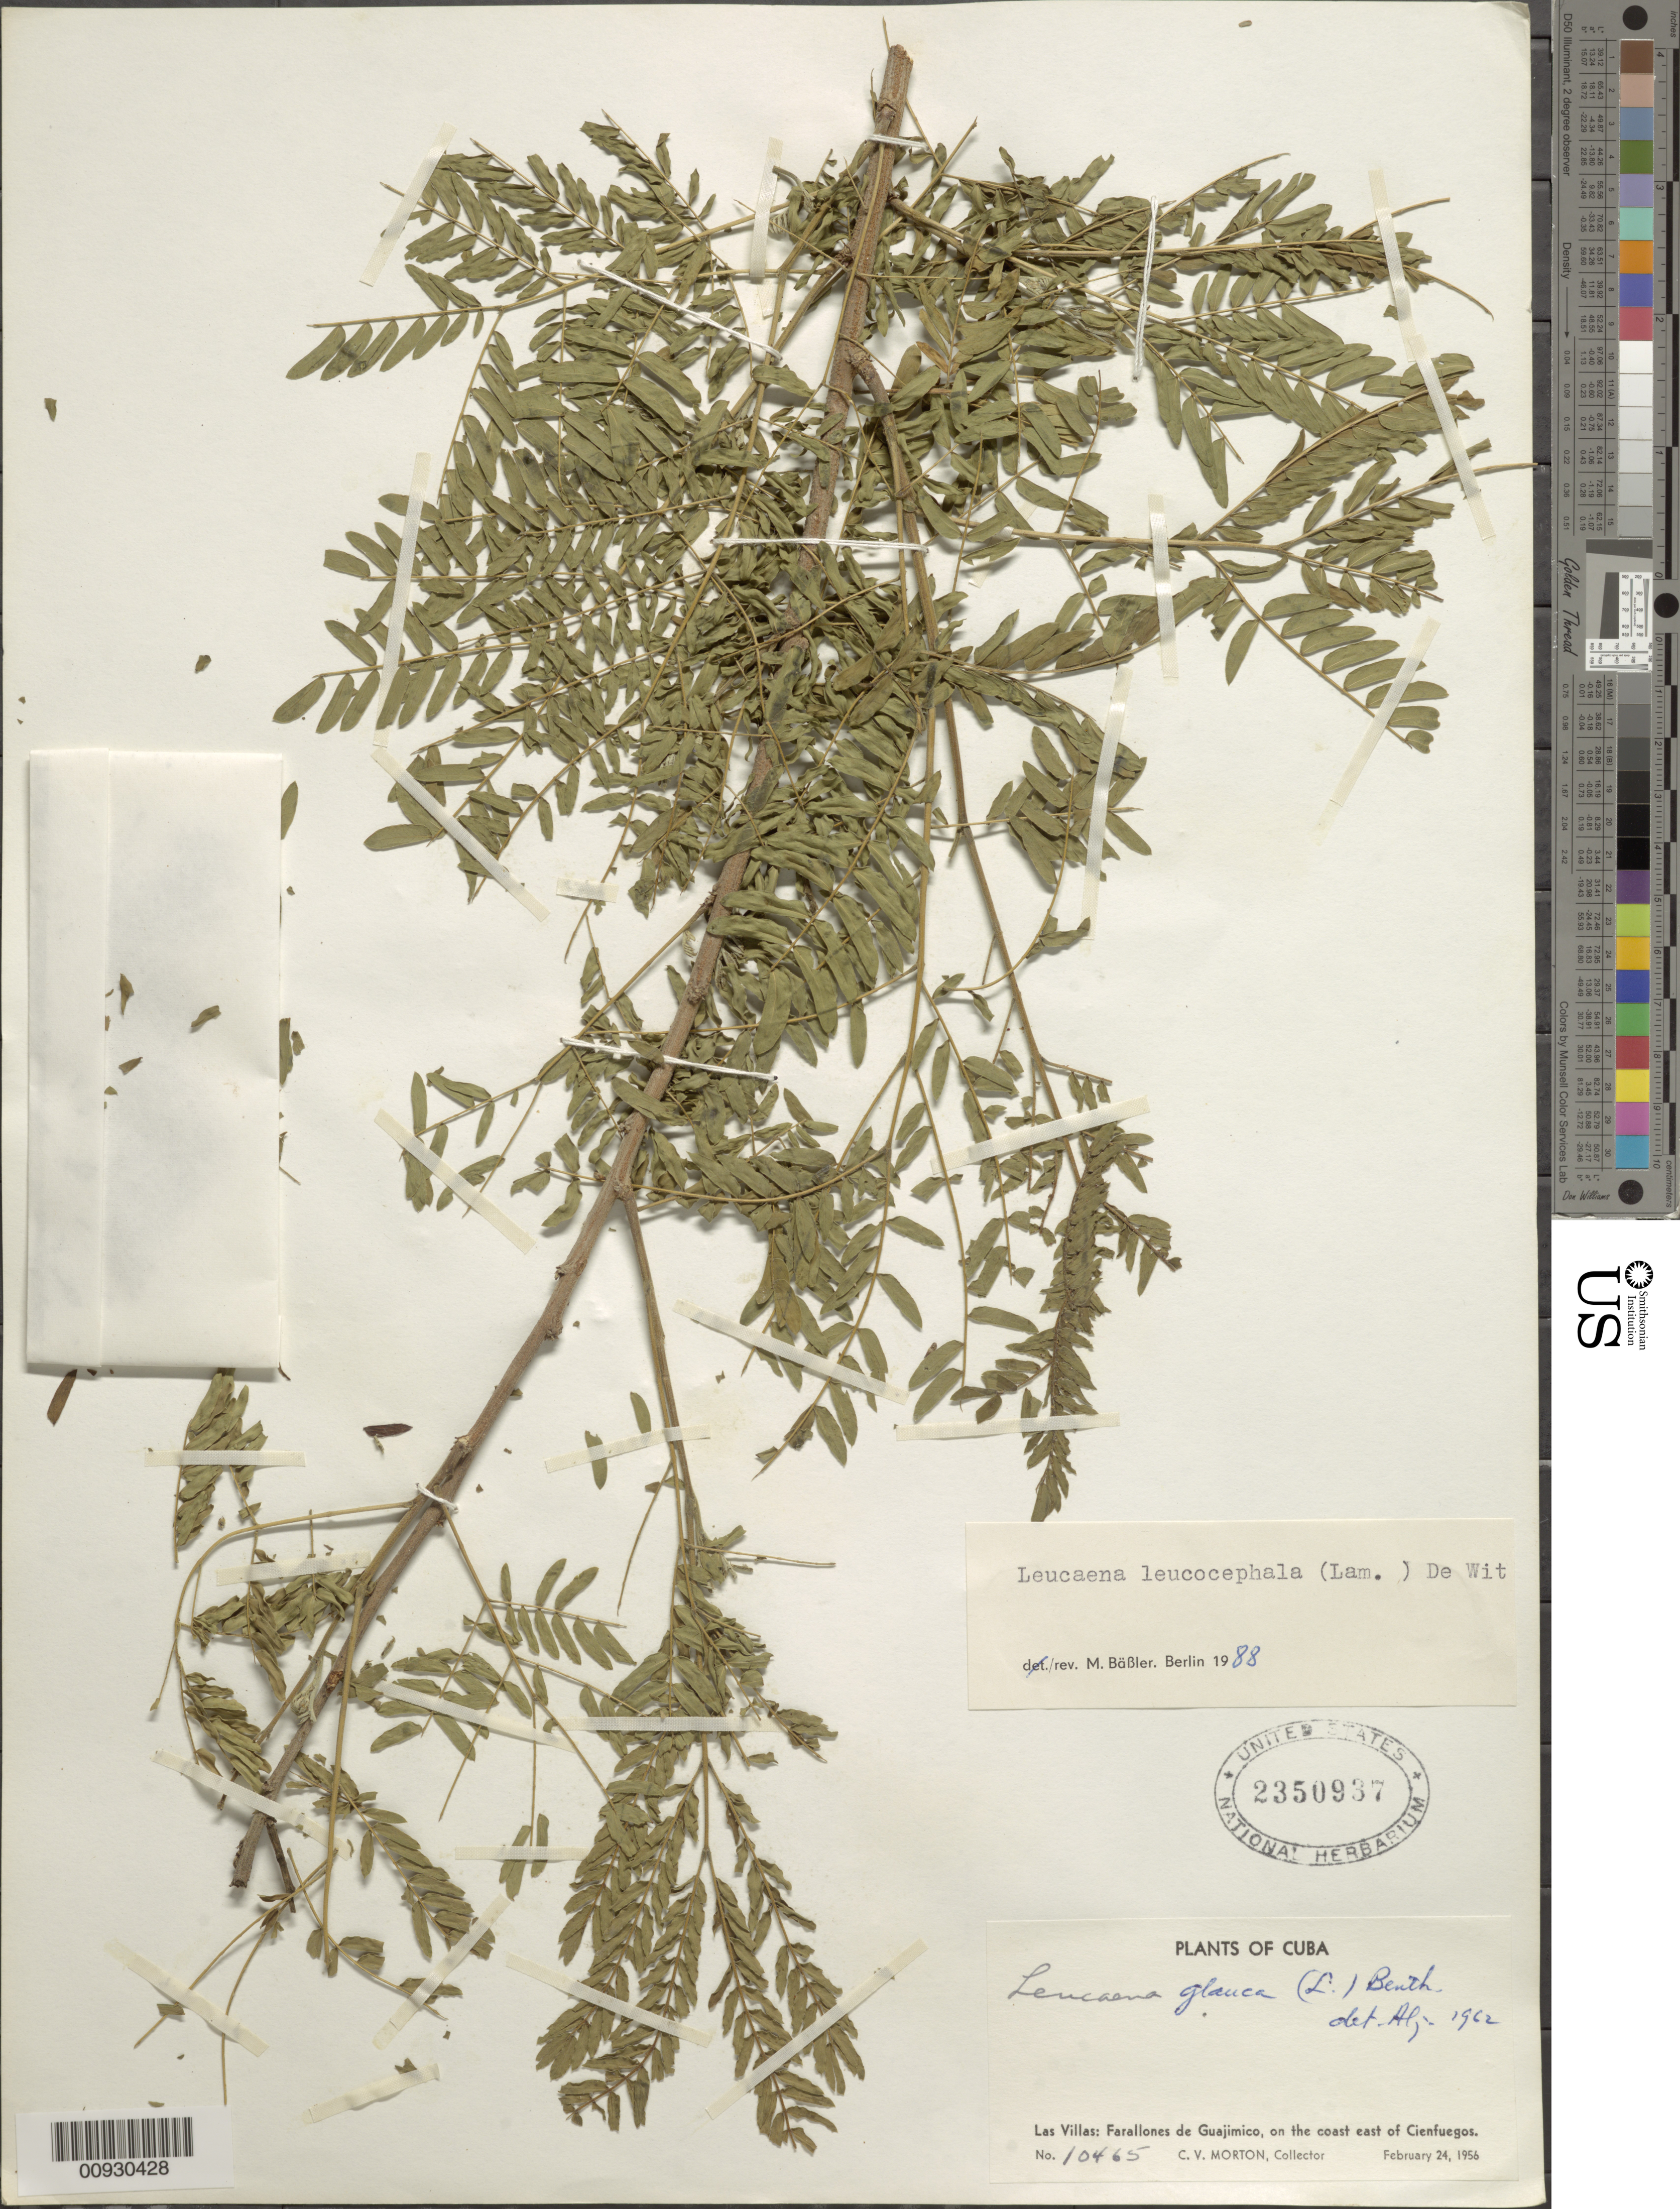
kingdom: Plantae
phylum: Tracheophyta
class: Magnoliopsida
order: Fabales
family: Fabaceae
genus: Leucaena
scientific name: Leucaena leucocephala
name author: (Lam.) de Wit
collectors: C. V. Morton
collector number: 10465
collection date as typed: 24 Feb 1956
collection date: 1956-02-24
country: Cuba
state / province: Cienfuegos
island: Cuba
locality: Las Villas: Farollones de Guajimico, on the coast of east of Cienfuegos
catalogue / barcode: US 2350937